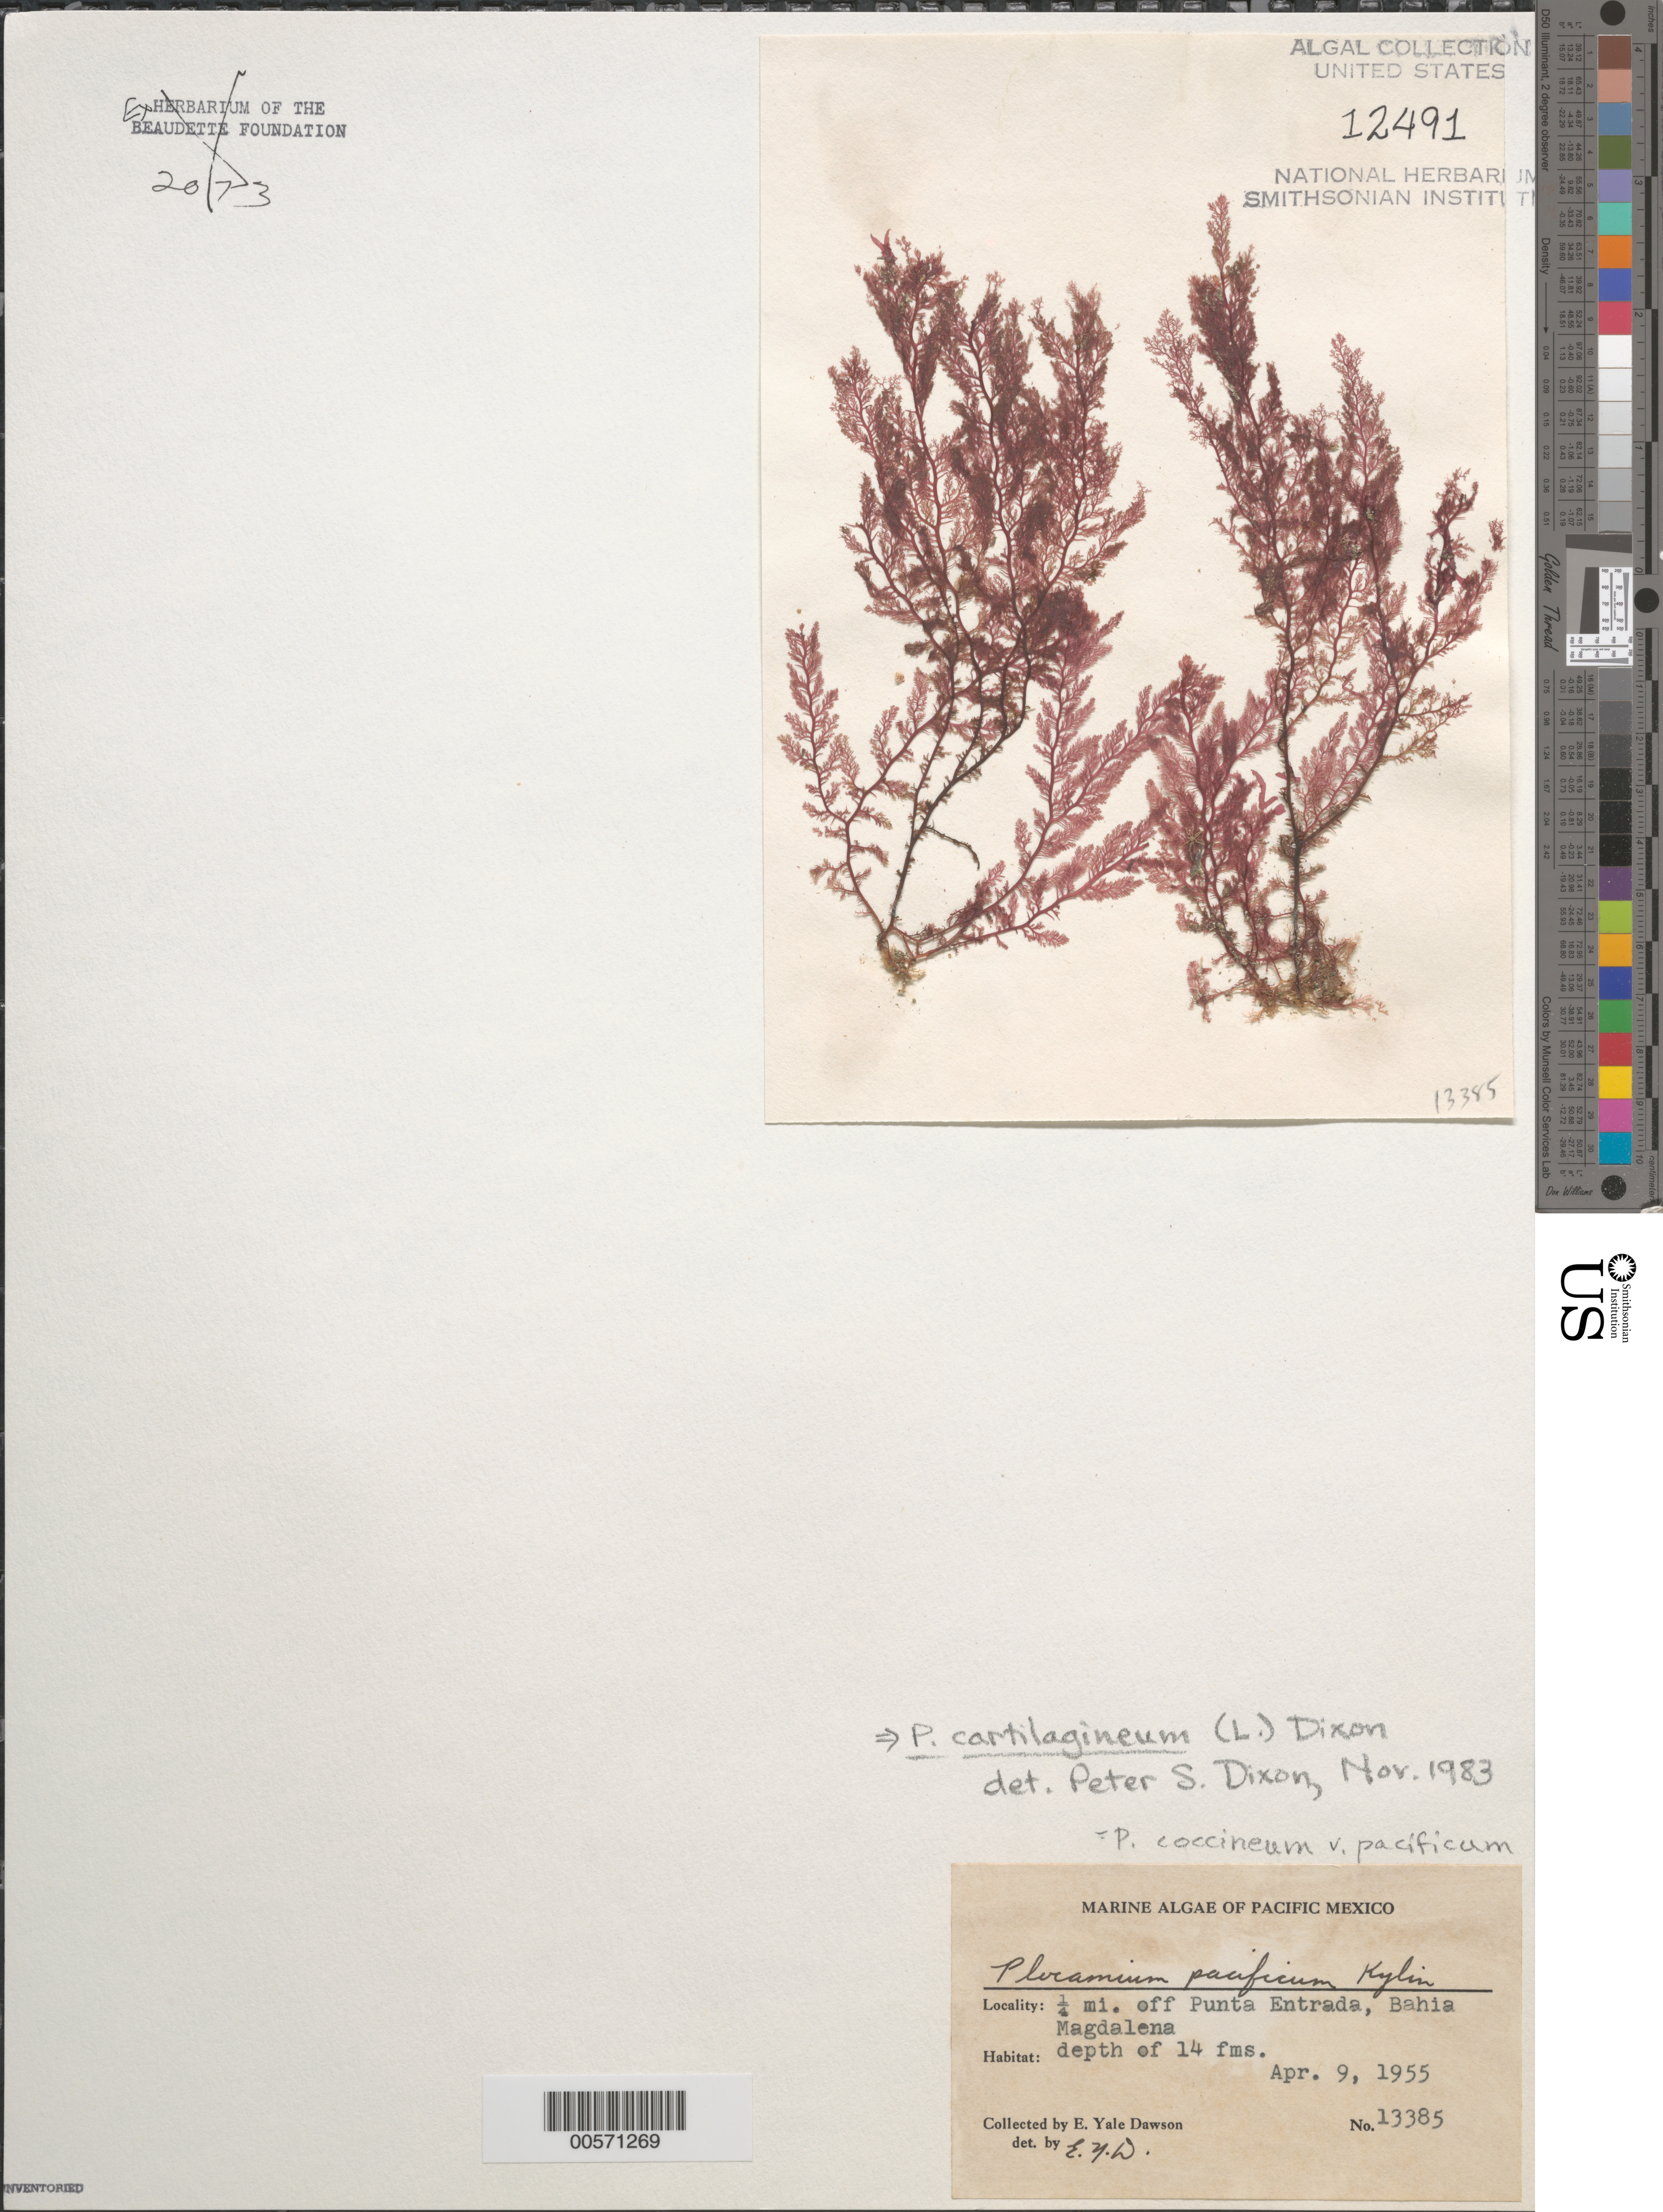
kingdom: Plantae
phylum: Rhodophyta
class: Florideophyceae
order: Plocamiales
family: Plocamiaceae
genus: Plocamium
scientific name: Plocamium cartilagineum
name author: (L.) P.S. Dixon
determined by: Dixon, P. S.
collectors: E. Y. Dawson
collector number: EYD 13383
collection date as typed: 09 Apr 1955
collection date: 1955-04-09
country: Mexico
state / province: Baja California Sur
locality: Bahia Magdalena, 0.25 mile off Punta Entrada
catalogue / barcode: US 12491